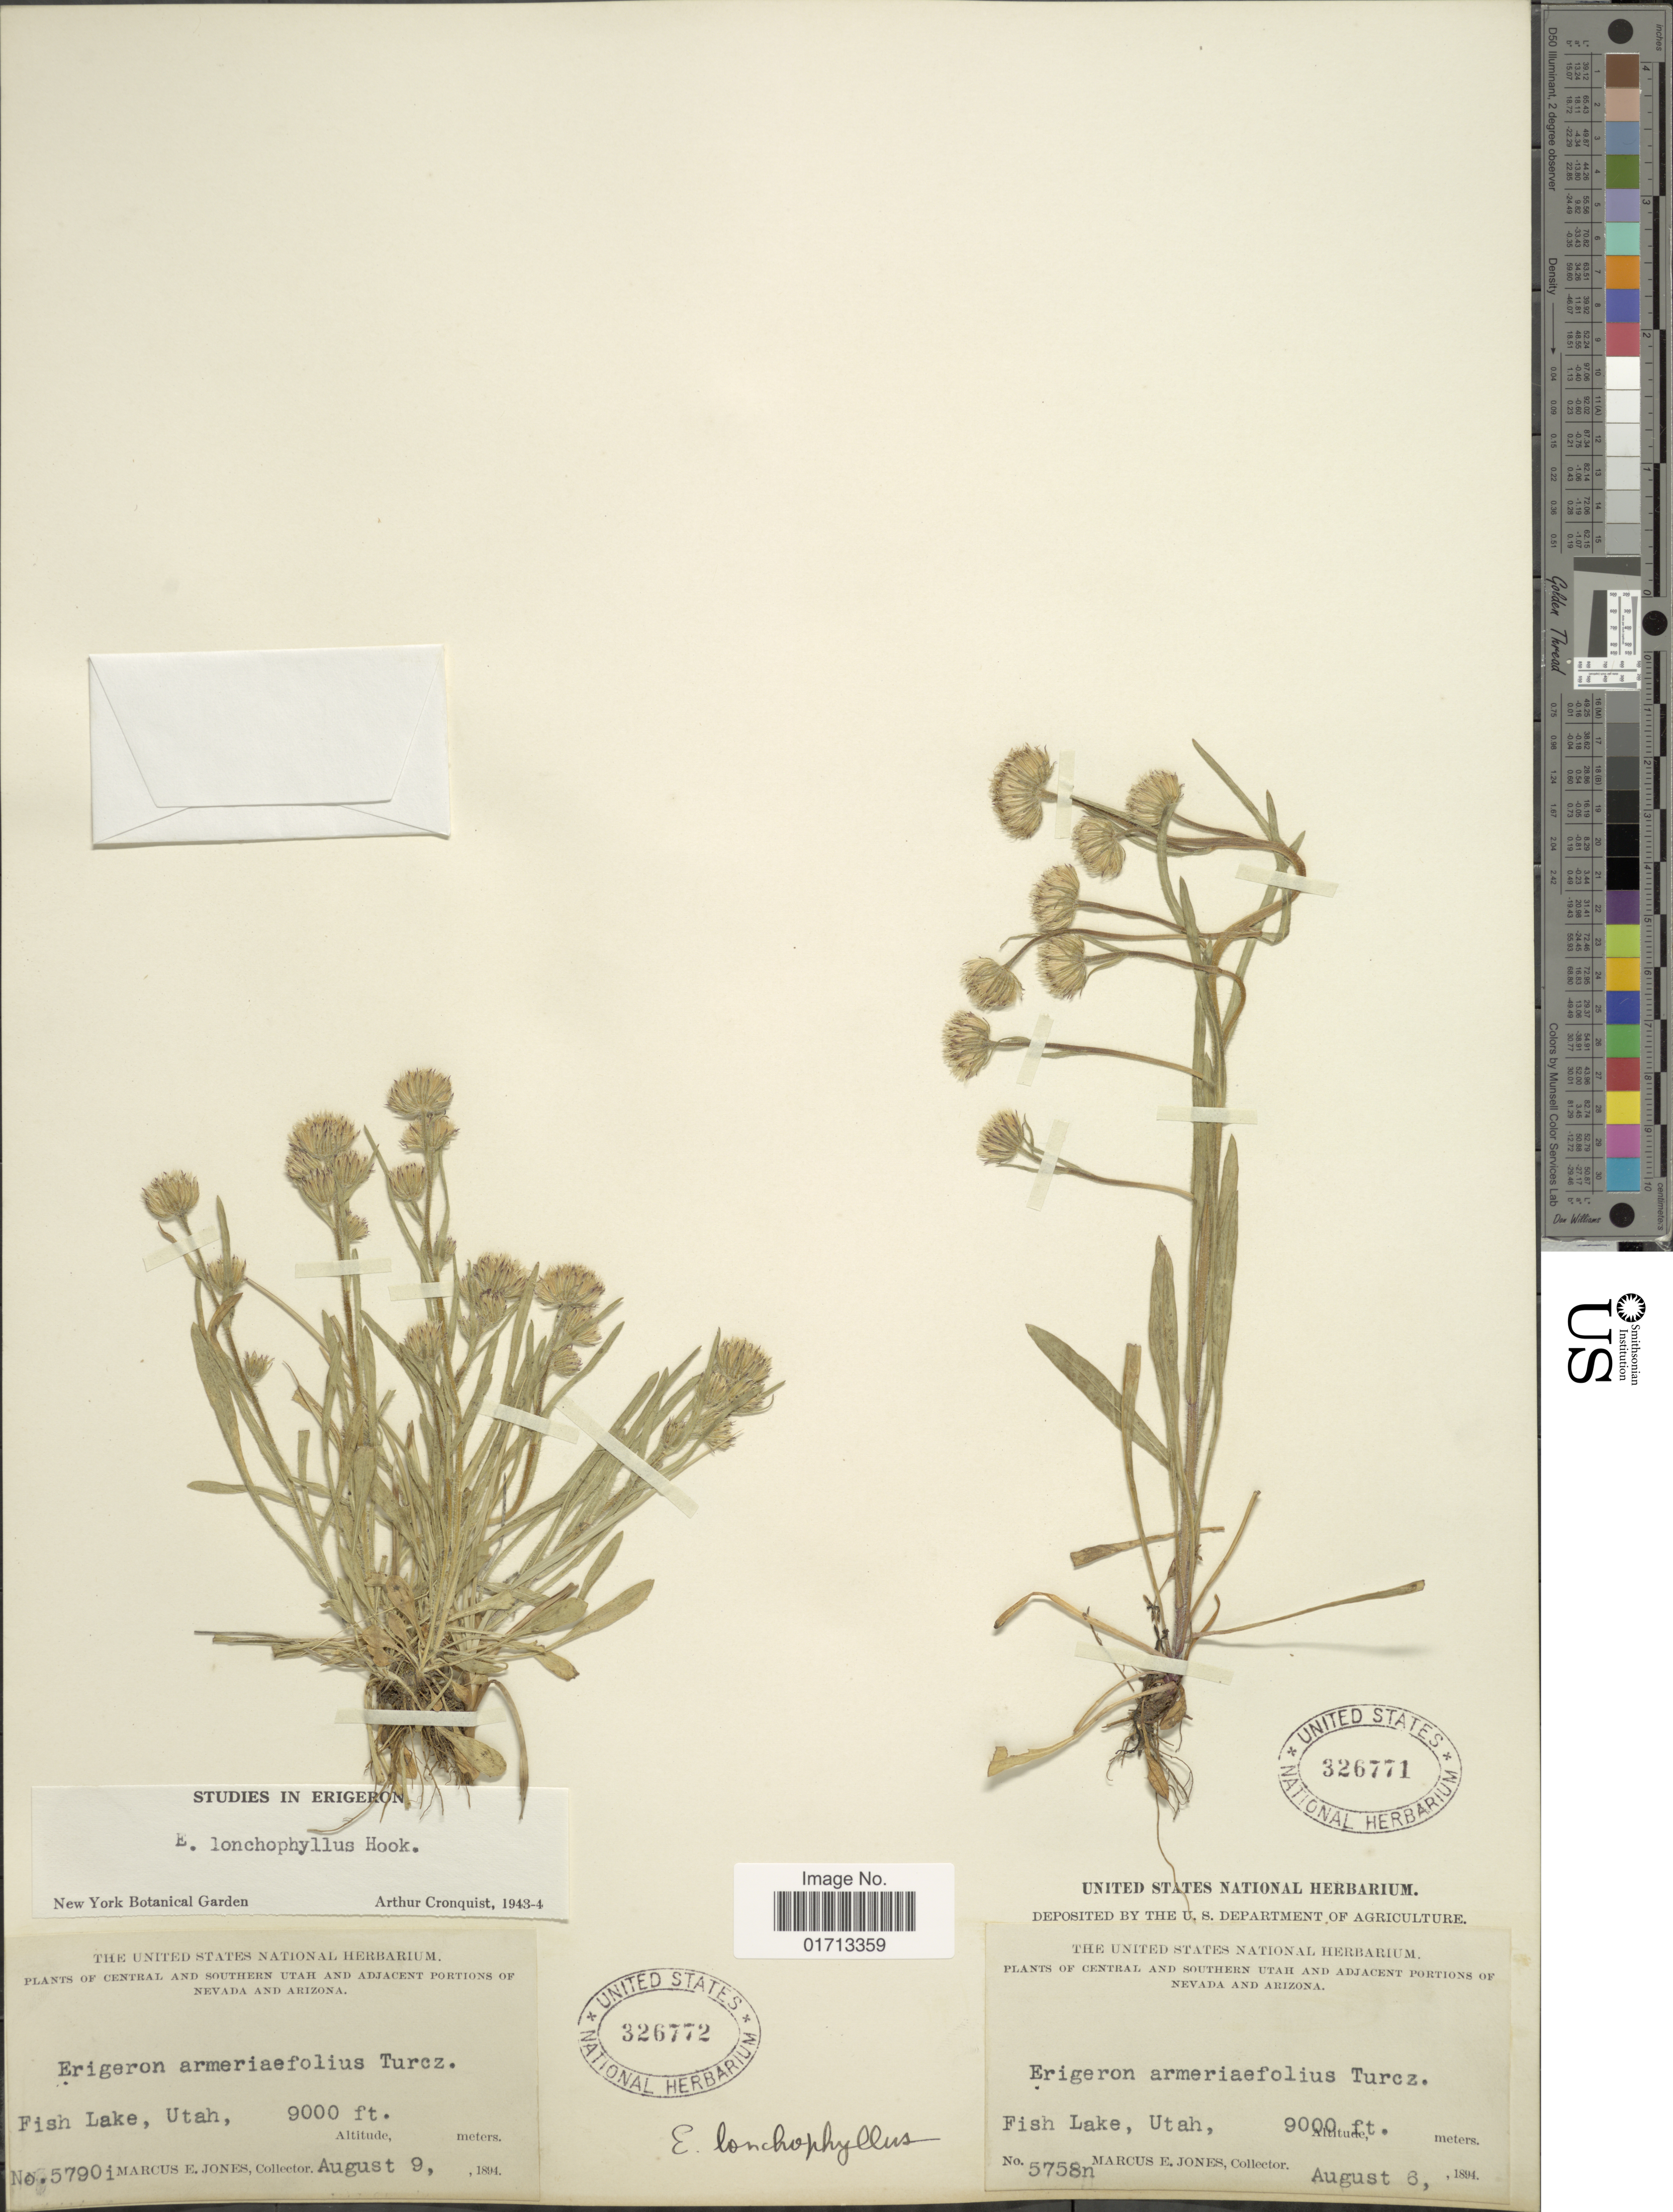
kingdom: Plantae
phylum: Tracheophyta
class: Magnoliopsida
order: Asterales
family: Asteraceae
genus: Erigeron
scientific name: Erigeron lonchophyllus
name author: Hook.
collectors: M. E. Jones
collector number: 5758n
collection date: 1894-08-06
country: United States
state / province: Utah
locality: Central and southern Utah, Fish Lake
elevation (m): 2743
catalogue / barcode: US 326771